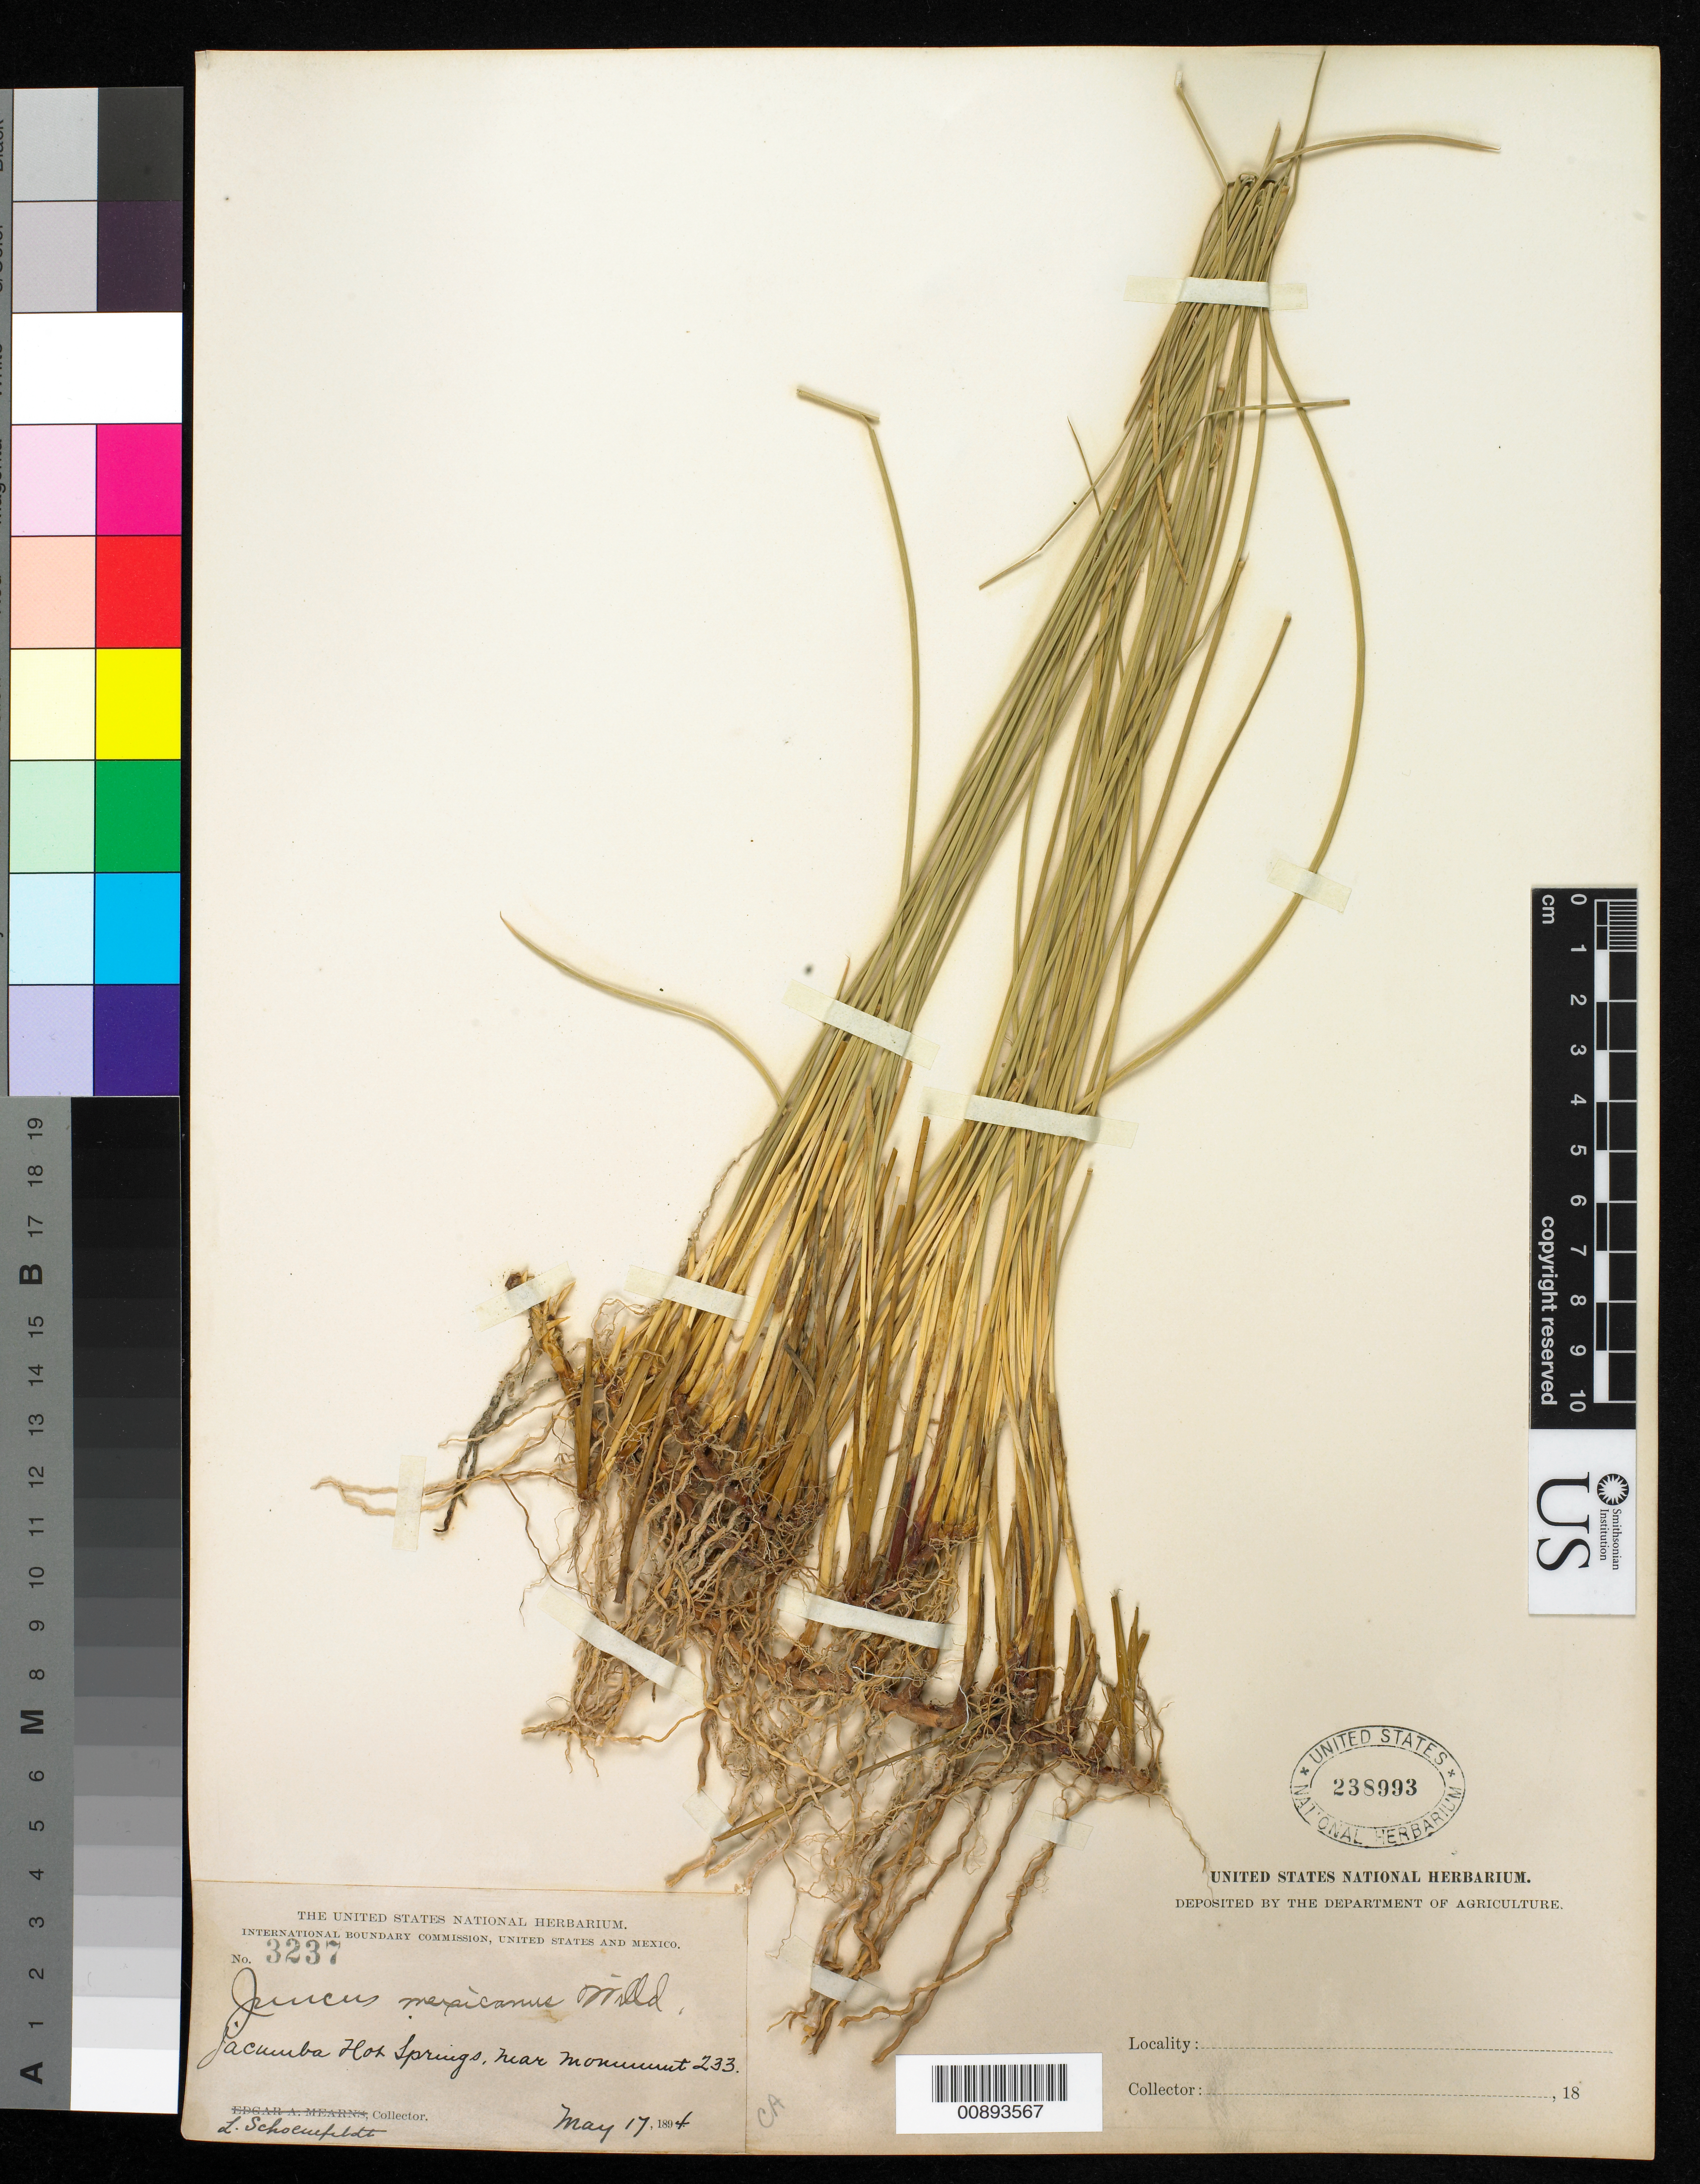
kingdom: Plantae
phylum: Tracheophyta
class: Liliopsida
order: Poales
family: Juncaceae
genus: Juncus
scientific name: Juncus mexicanus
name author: Willd. ex Schult. & Schult. f.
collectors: L. Schoenfeldt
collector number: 3237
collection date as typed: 17 May 1894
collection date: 1894-05-17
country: United States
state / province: California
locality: Jacumba Hot Springs, near Monument 233.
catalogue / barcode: US 238993